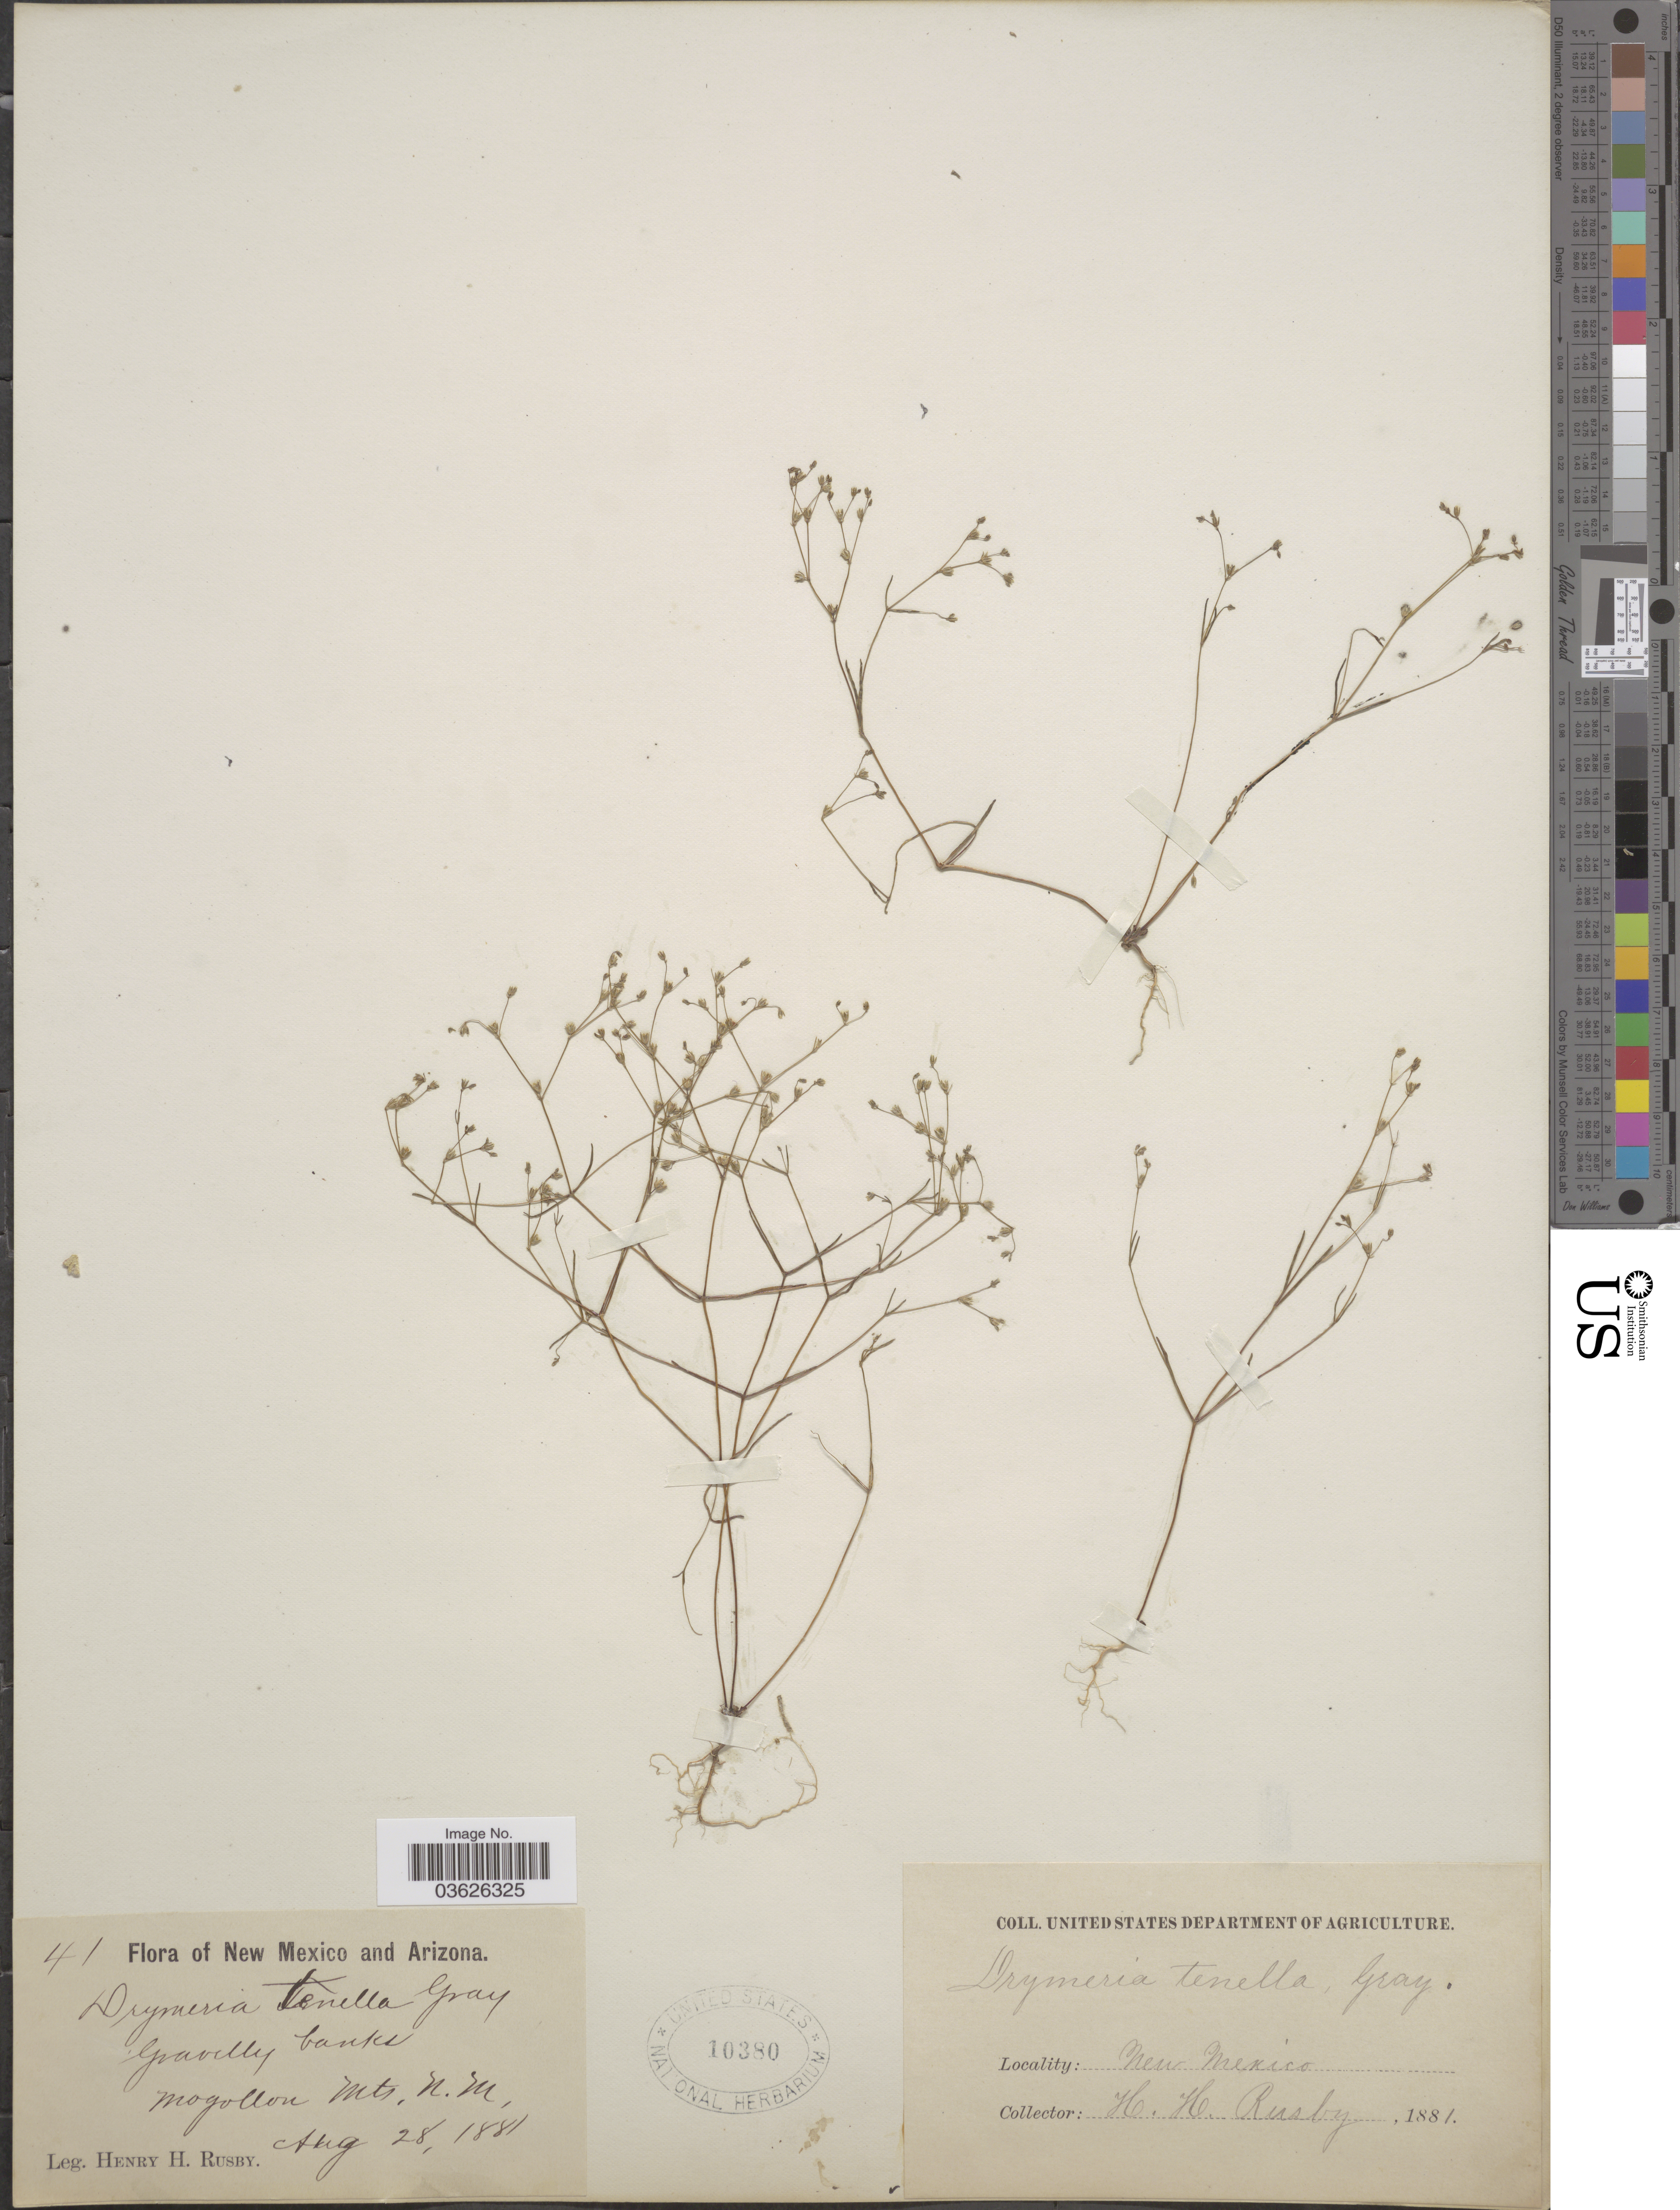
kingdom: Plantae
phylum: Tracheophyta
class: Magnoliopsida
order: Caryophyllales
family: Caryophyllaceae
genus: Drymaria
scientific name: Drymaria tenella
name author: A. Gray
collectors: H. H. Rusby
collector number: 41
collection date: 1881-08-28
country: United States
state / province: New Mexico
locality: Mogollon Mts.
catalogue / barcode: US 10380